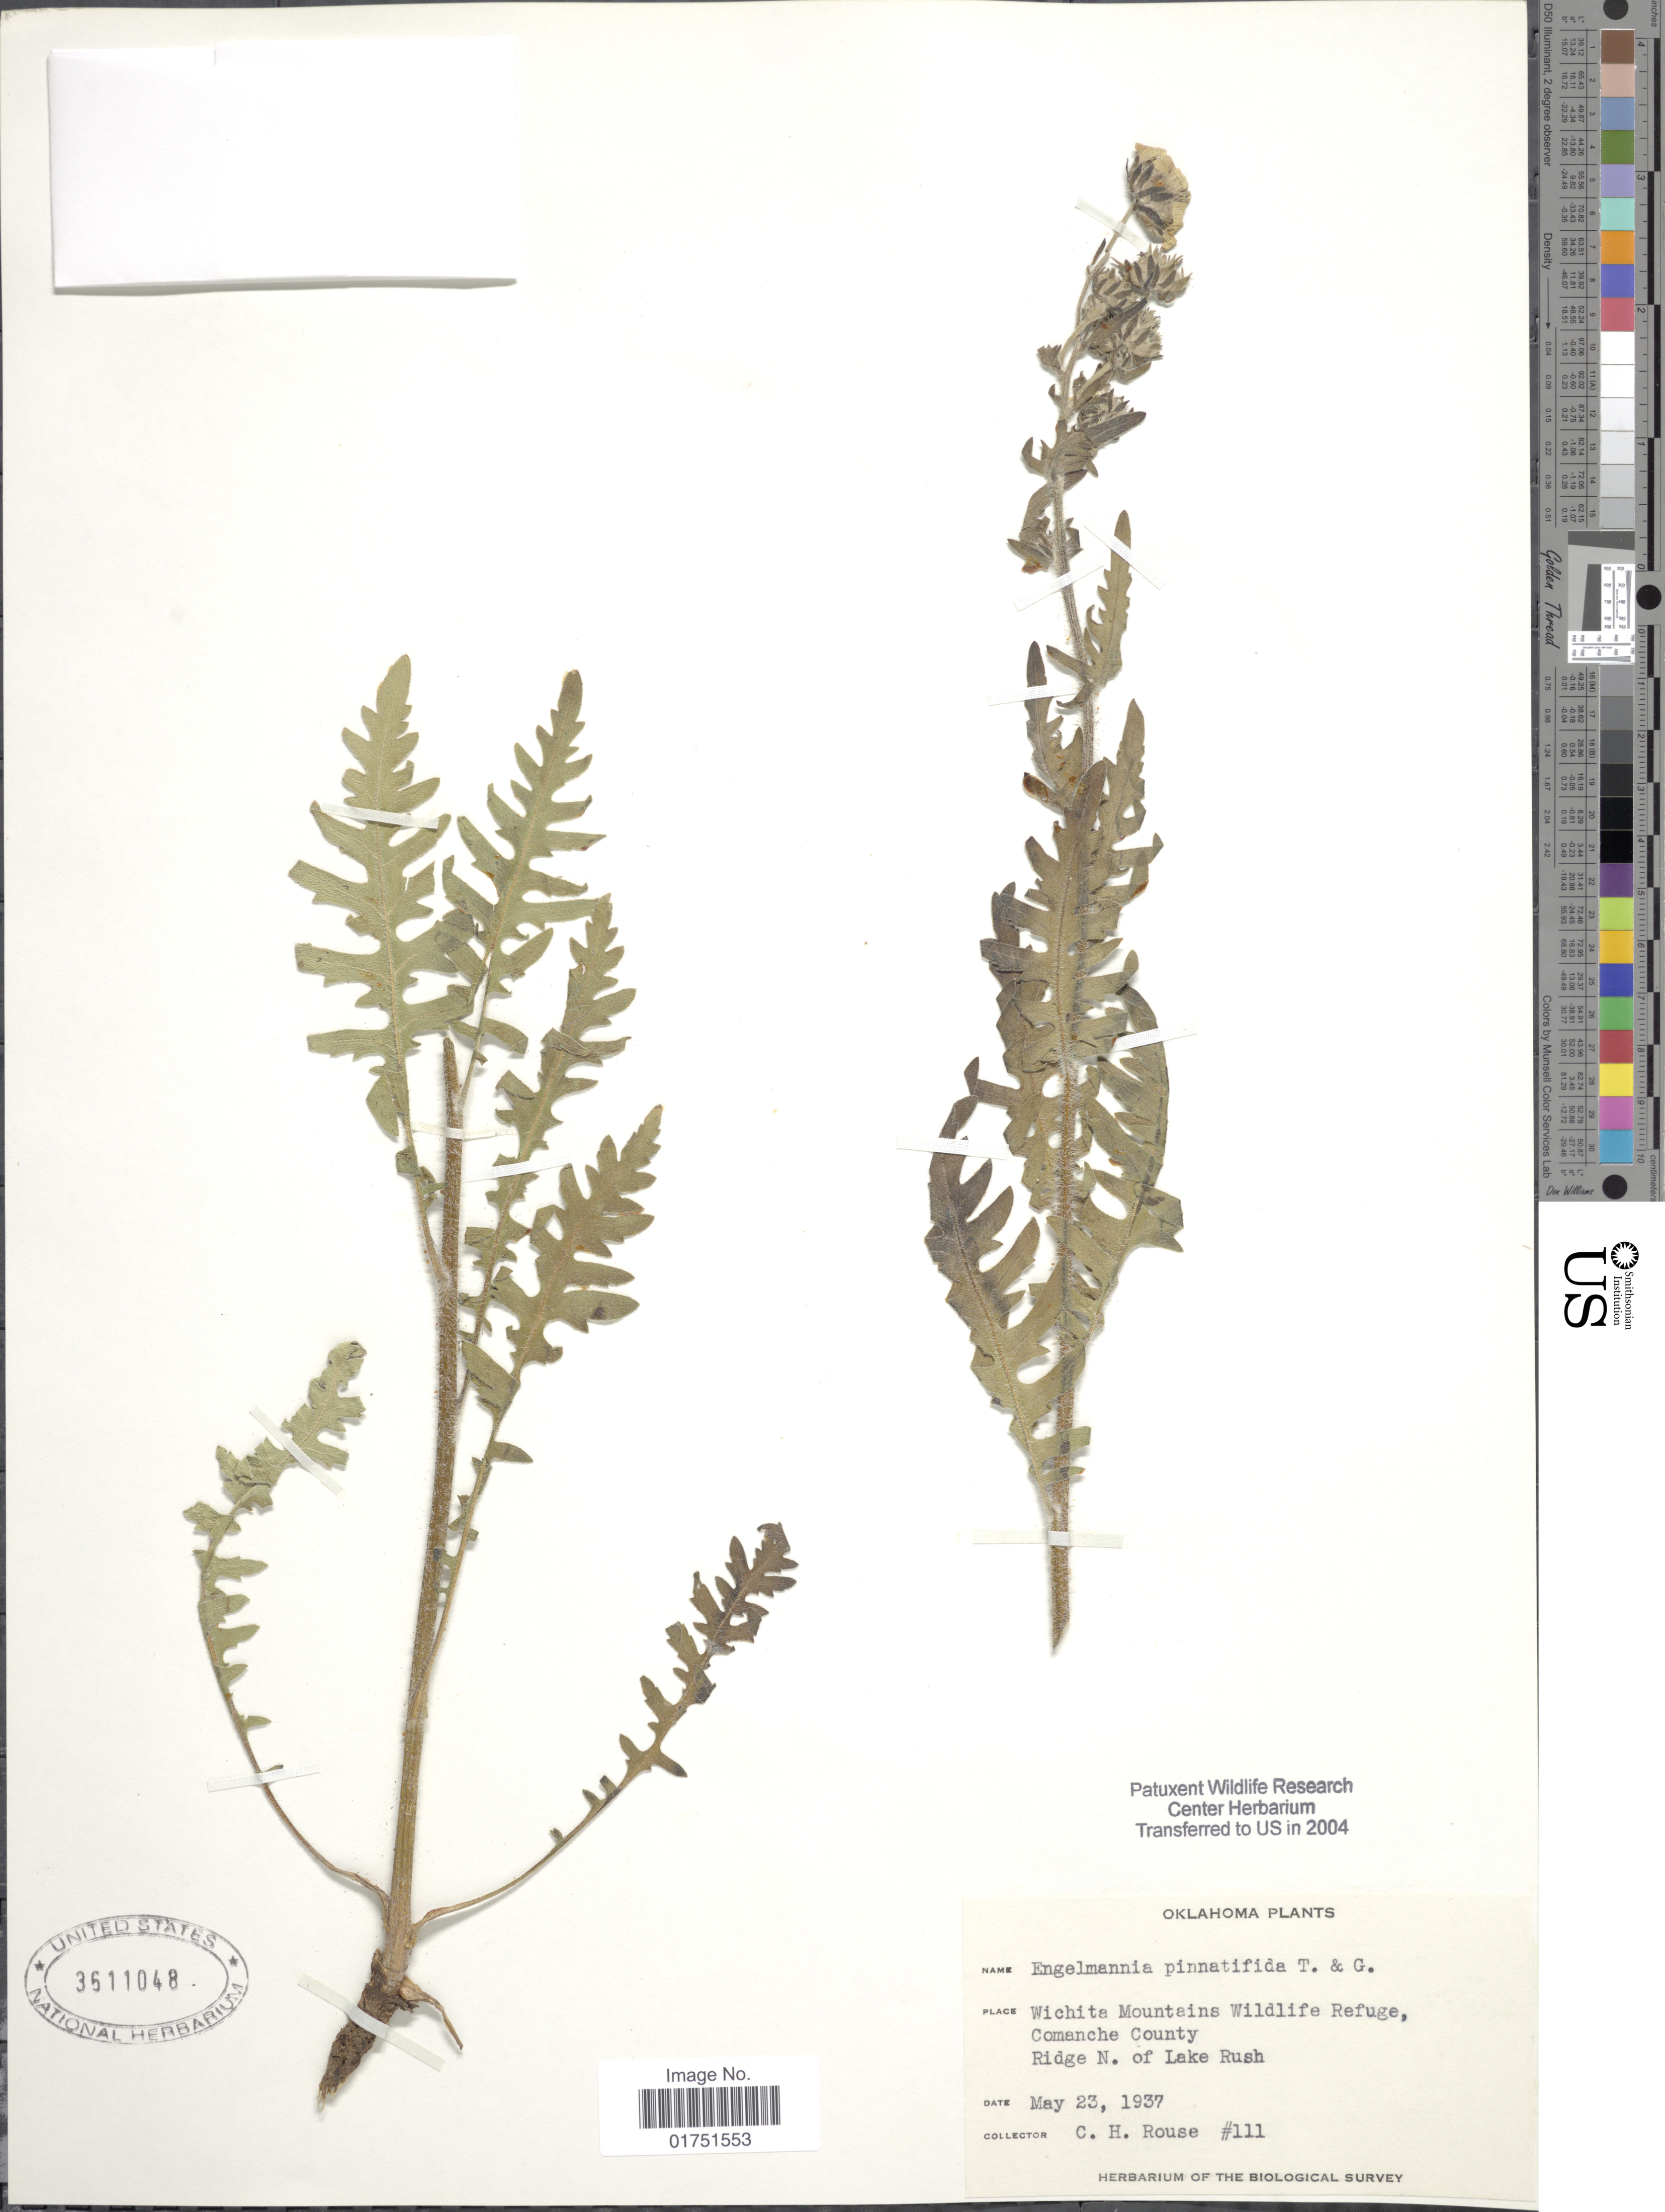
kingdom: Plantae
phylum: Tracheophyta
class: Magnoliopsida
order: Asterales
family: Asteraceae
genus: Engelmannia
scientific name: Engelmannia pinnatifida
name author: Torr. & A. Gray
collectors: C. Rouse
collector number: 111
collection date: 1937-05-23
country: United States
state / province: Oklahoma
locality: Wichita Mountains Wildlife Refuge, Comanche County. Ridge N. of Lake Rush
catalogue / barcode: US 3611048